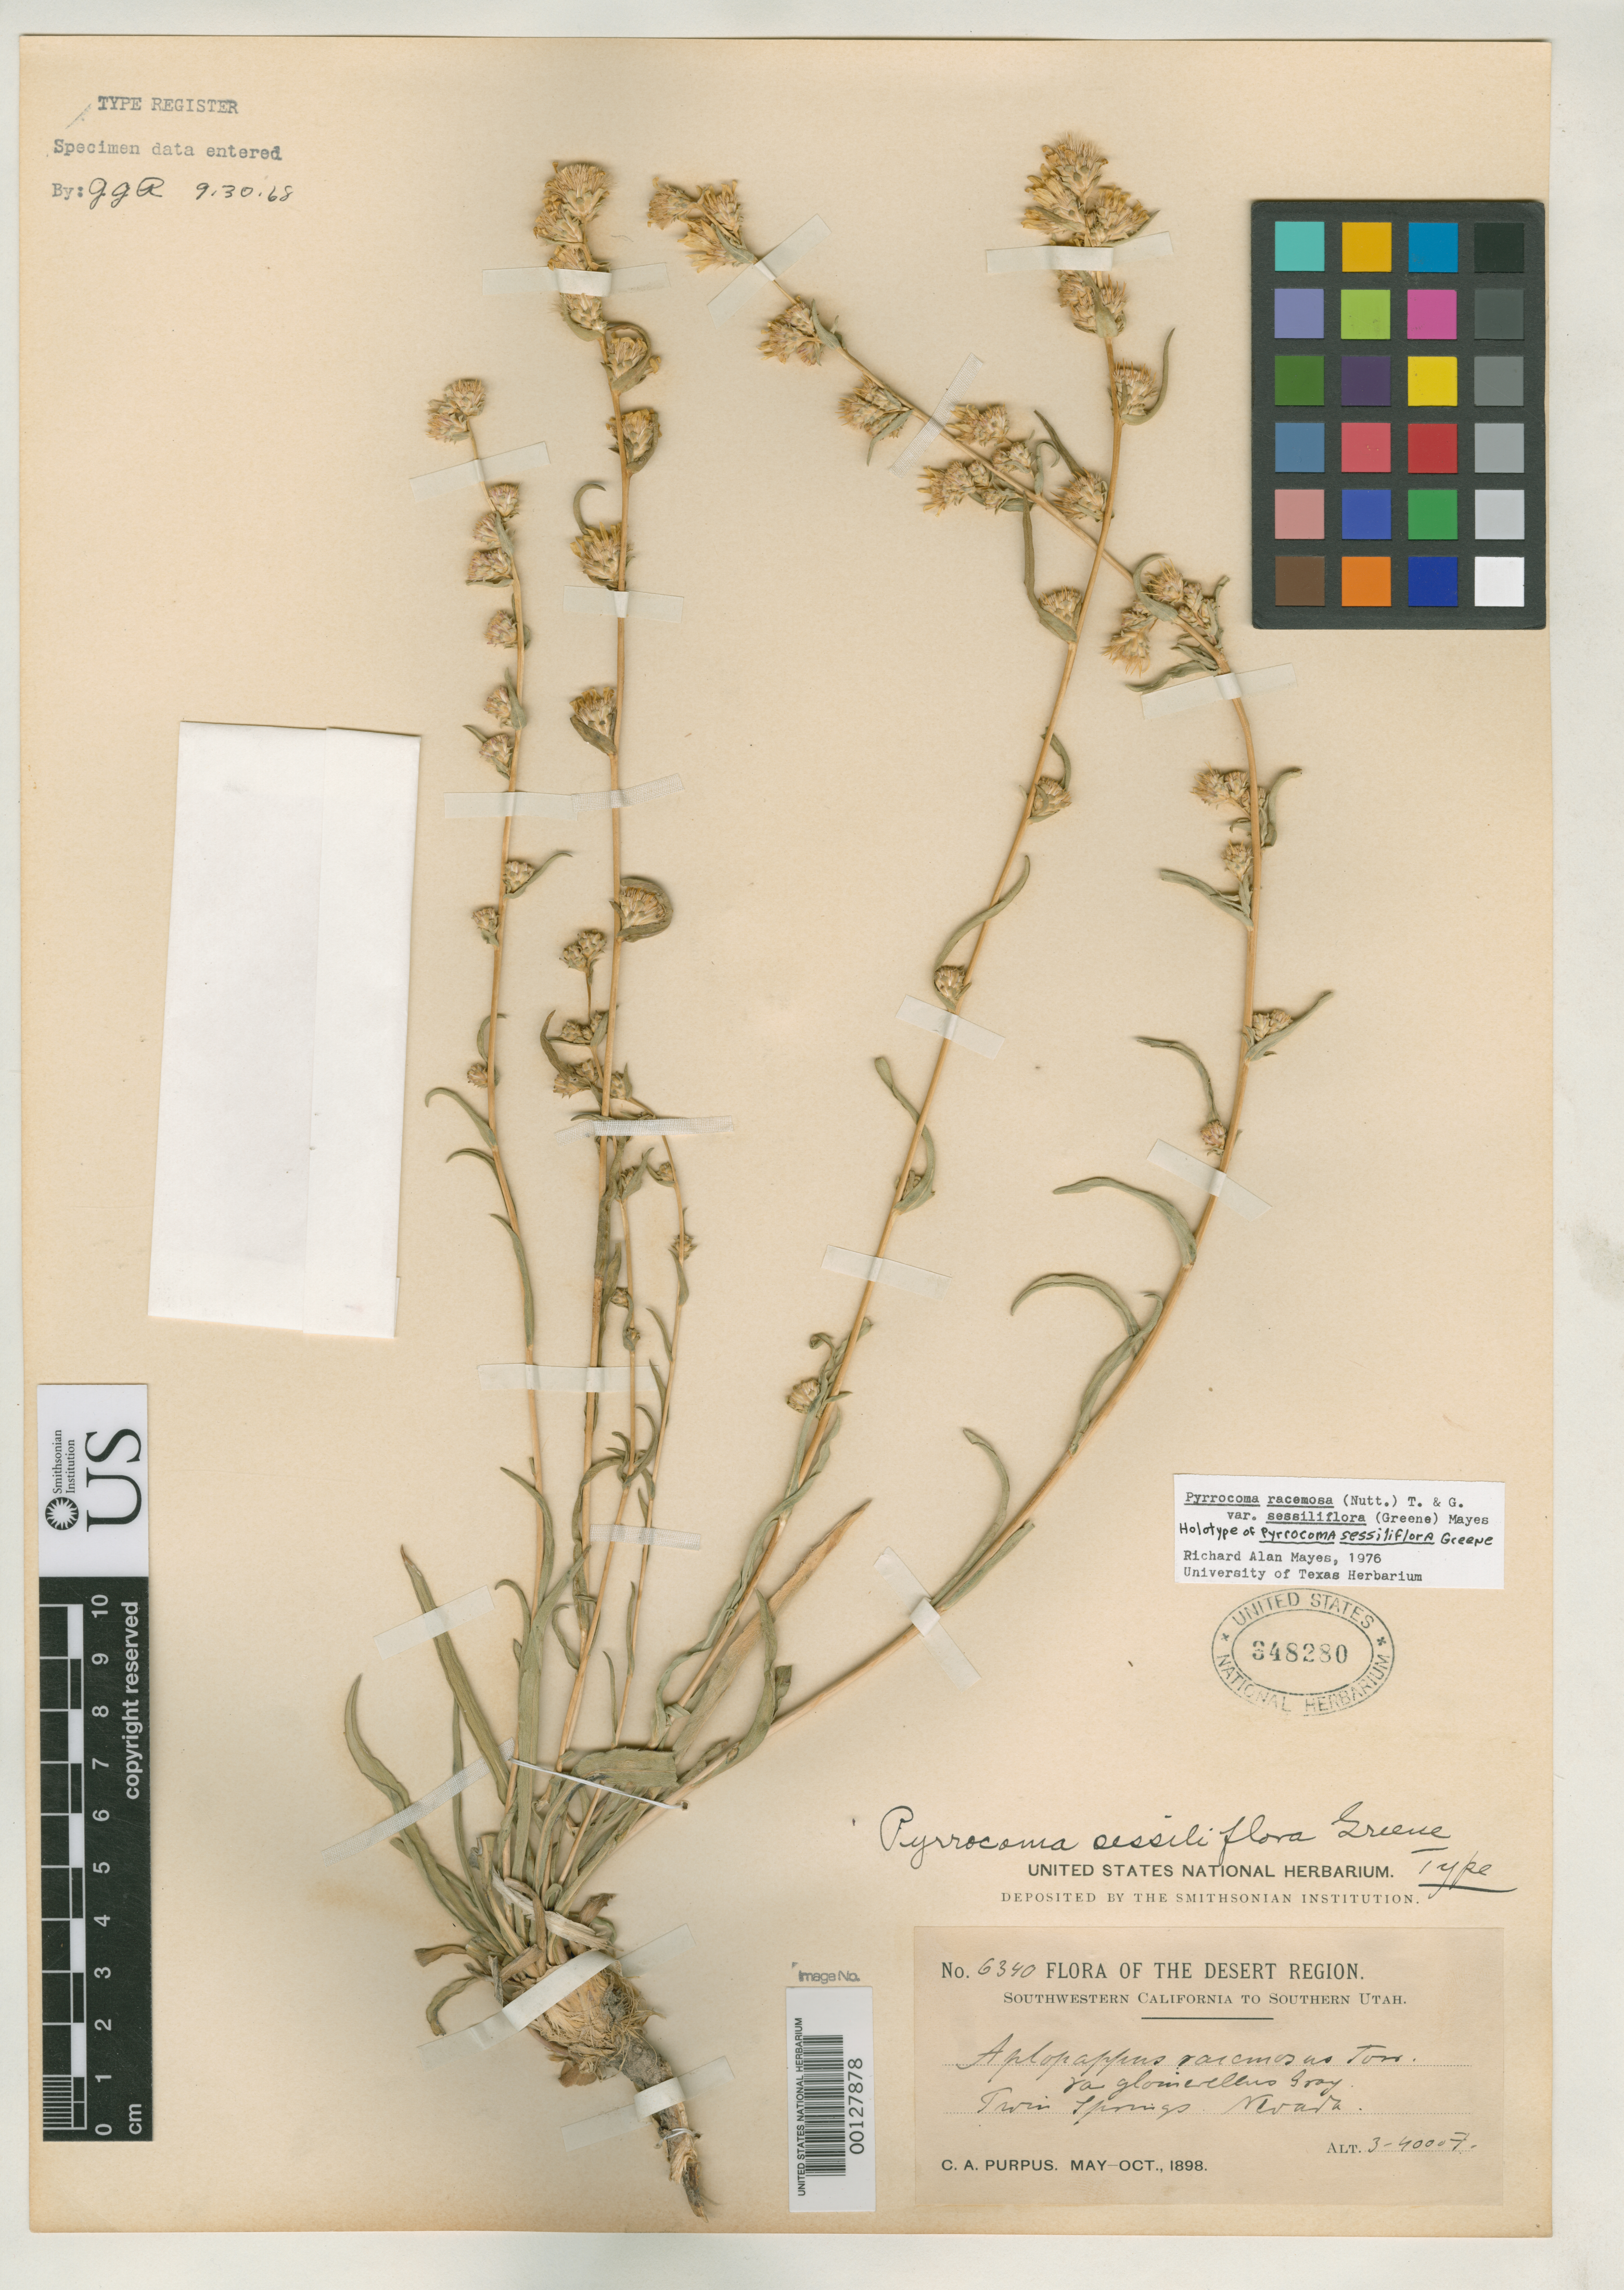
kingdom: Plantae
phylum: Tracheophyta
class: Magnoliopsida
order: Asterales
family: Asteraceae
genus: Pyrrocoma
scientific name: Pyrrocoma sessiliflora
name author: Greene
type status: Holotype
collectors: C. A. Purpus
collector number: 6340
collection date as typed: May 1898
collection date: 1898-05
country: United States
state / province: Nevada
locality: Twin Springs.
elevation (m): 914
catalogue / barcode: US 348280